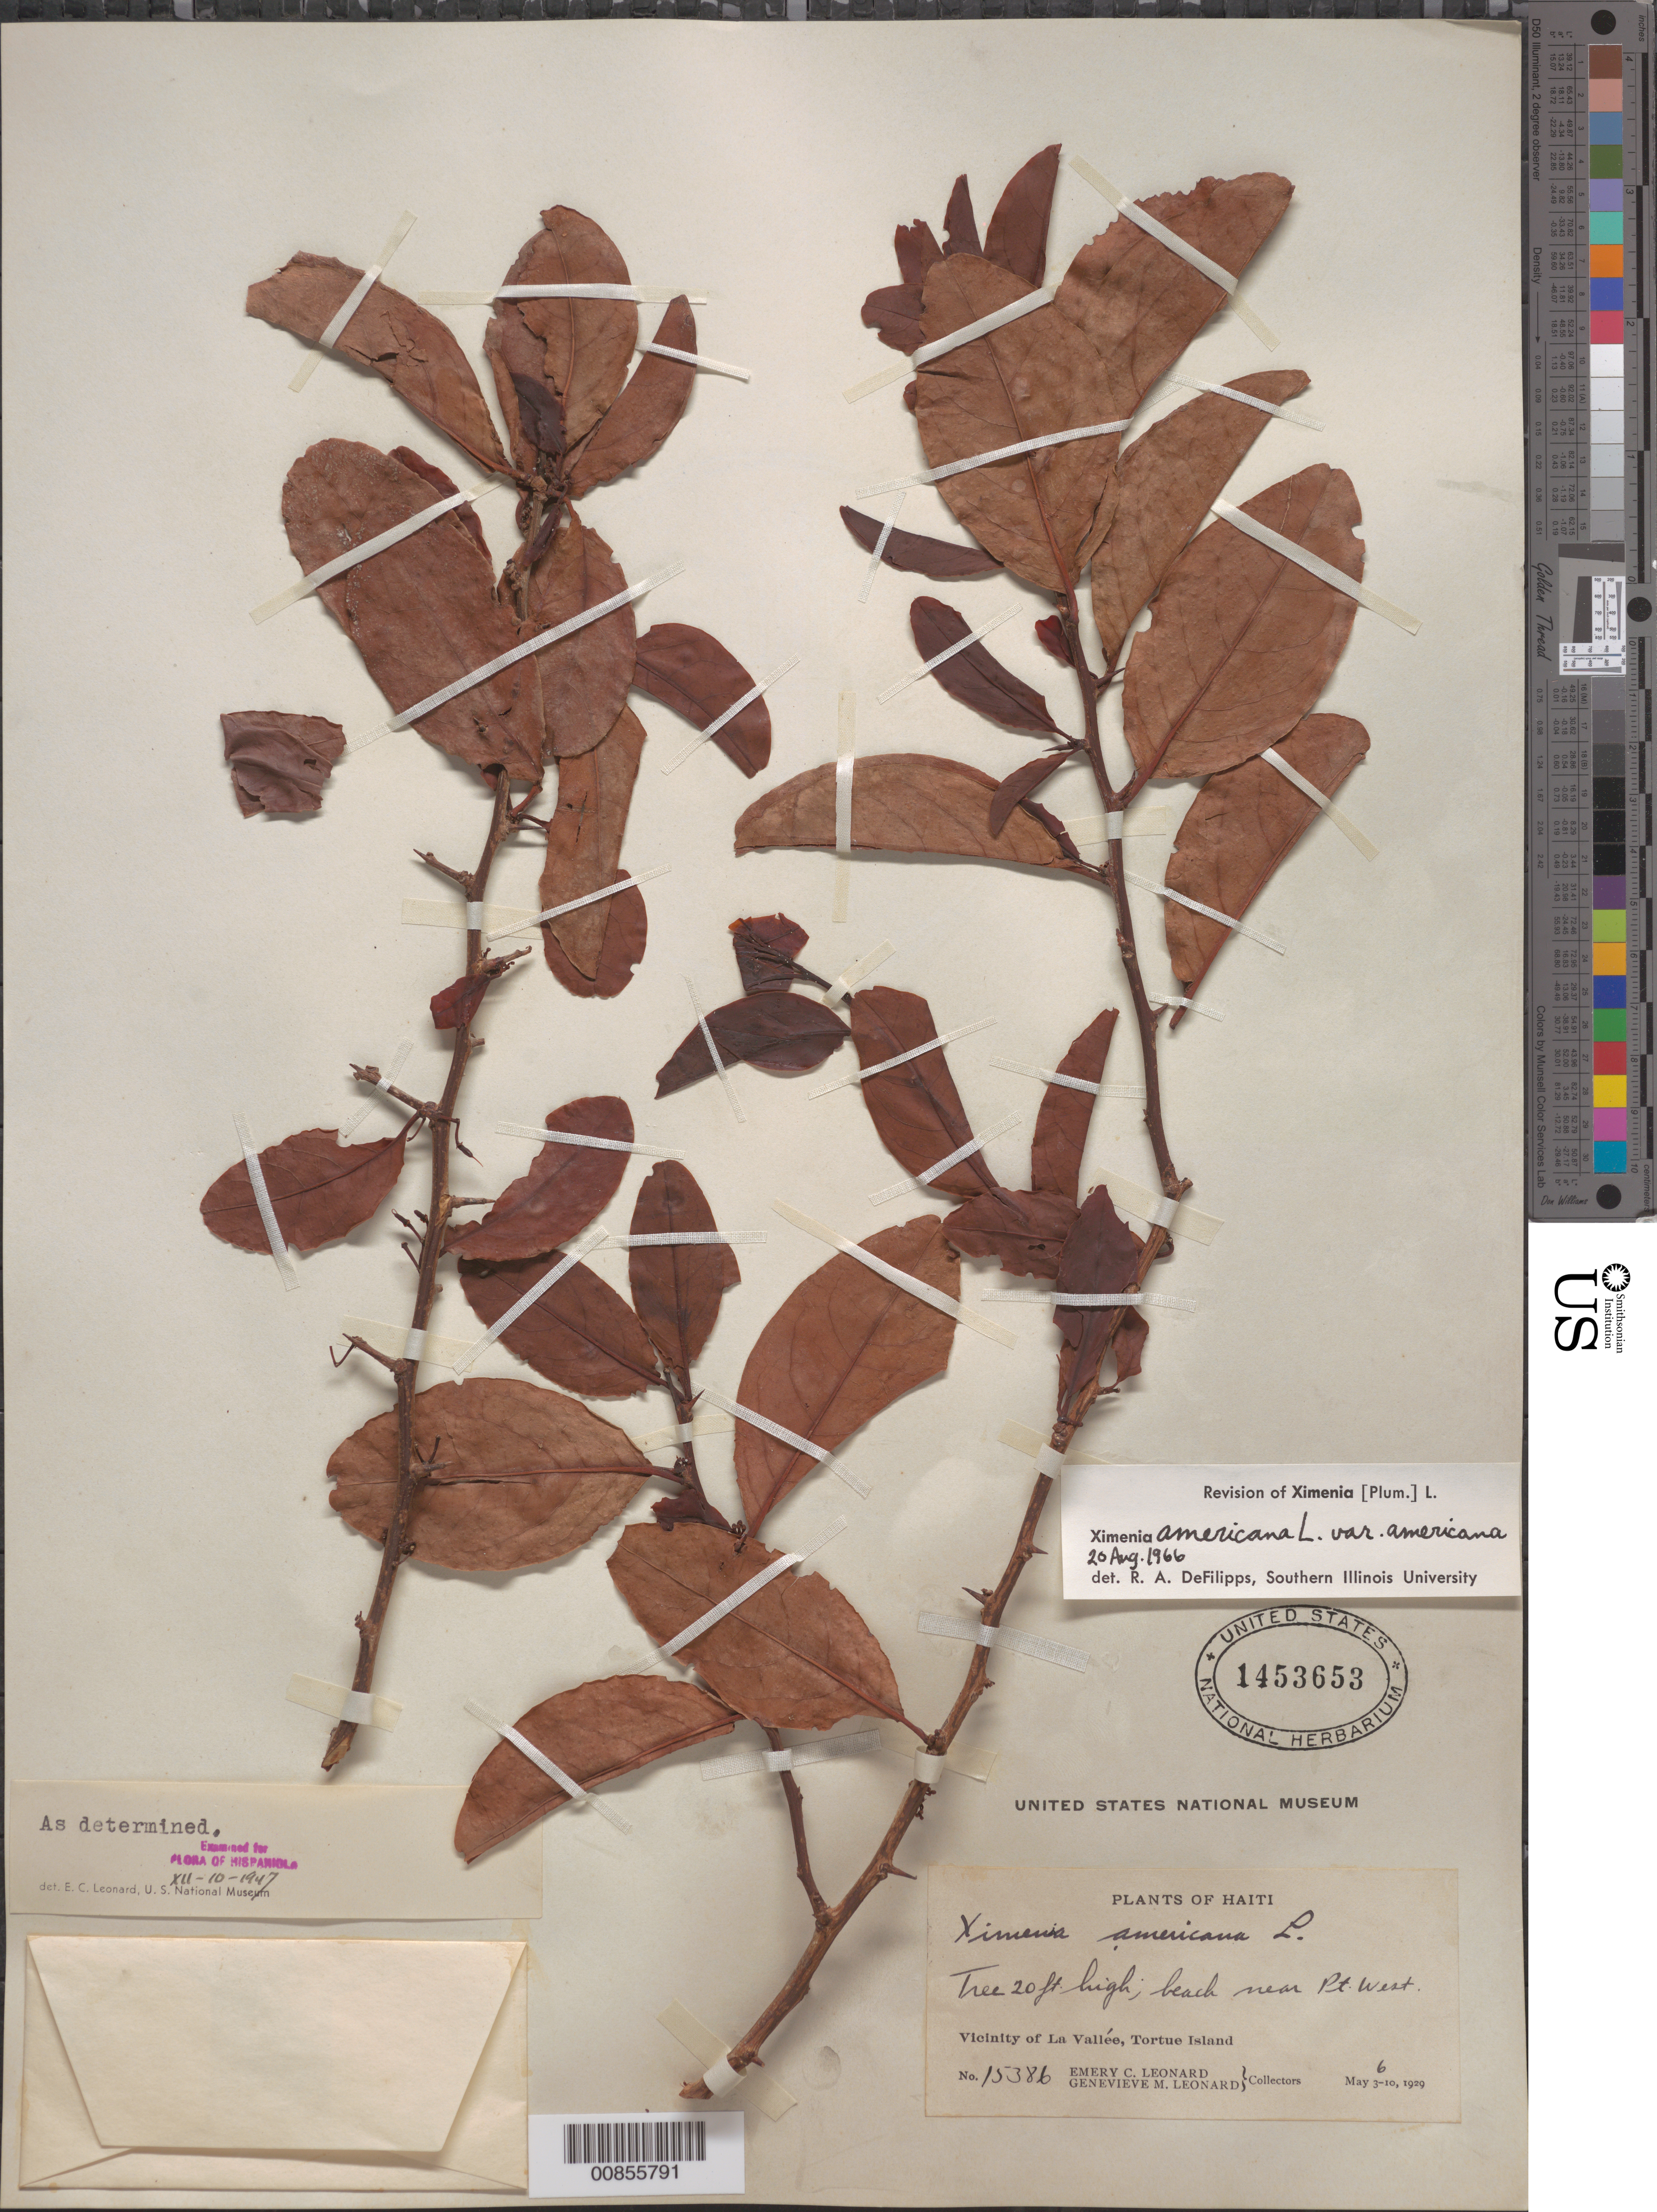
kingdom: Plantae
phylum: Tracheophyta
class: Magnoliopsida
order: Santalales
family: Ximeniaceae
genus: Ximenia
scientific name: Ximenia americana var. americana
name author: L.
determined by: DeFilipps, R. A.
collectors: E. C. Leonard & G. M. Leonard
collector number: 15386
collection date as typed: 06 May 1929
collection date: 1929-05-06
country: Haiti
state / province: Nord-Óuest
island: Île de la Tortue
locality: Beach near Pt. West. Vicinity of La Vallée, Tortue Island.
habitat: Beach.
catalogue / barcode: US 1453653